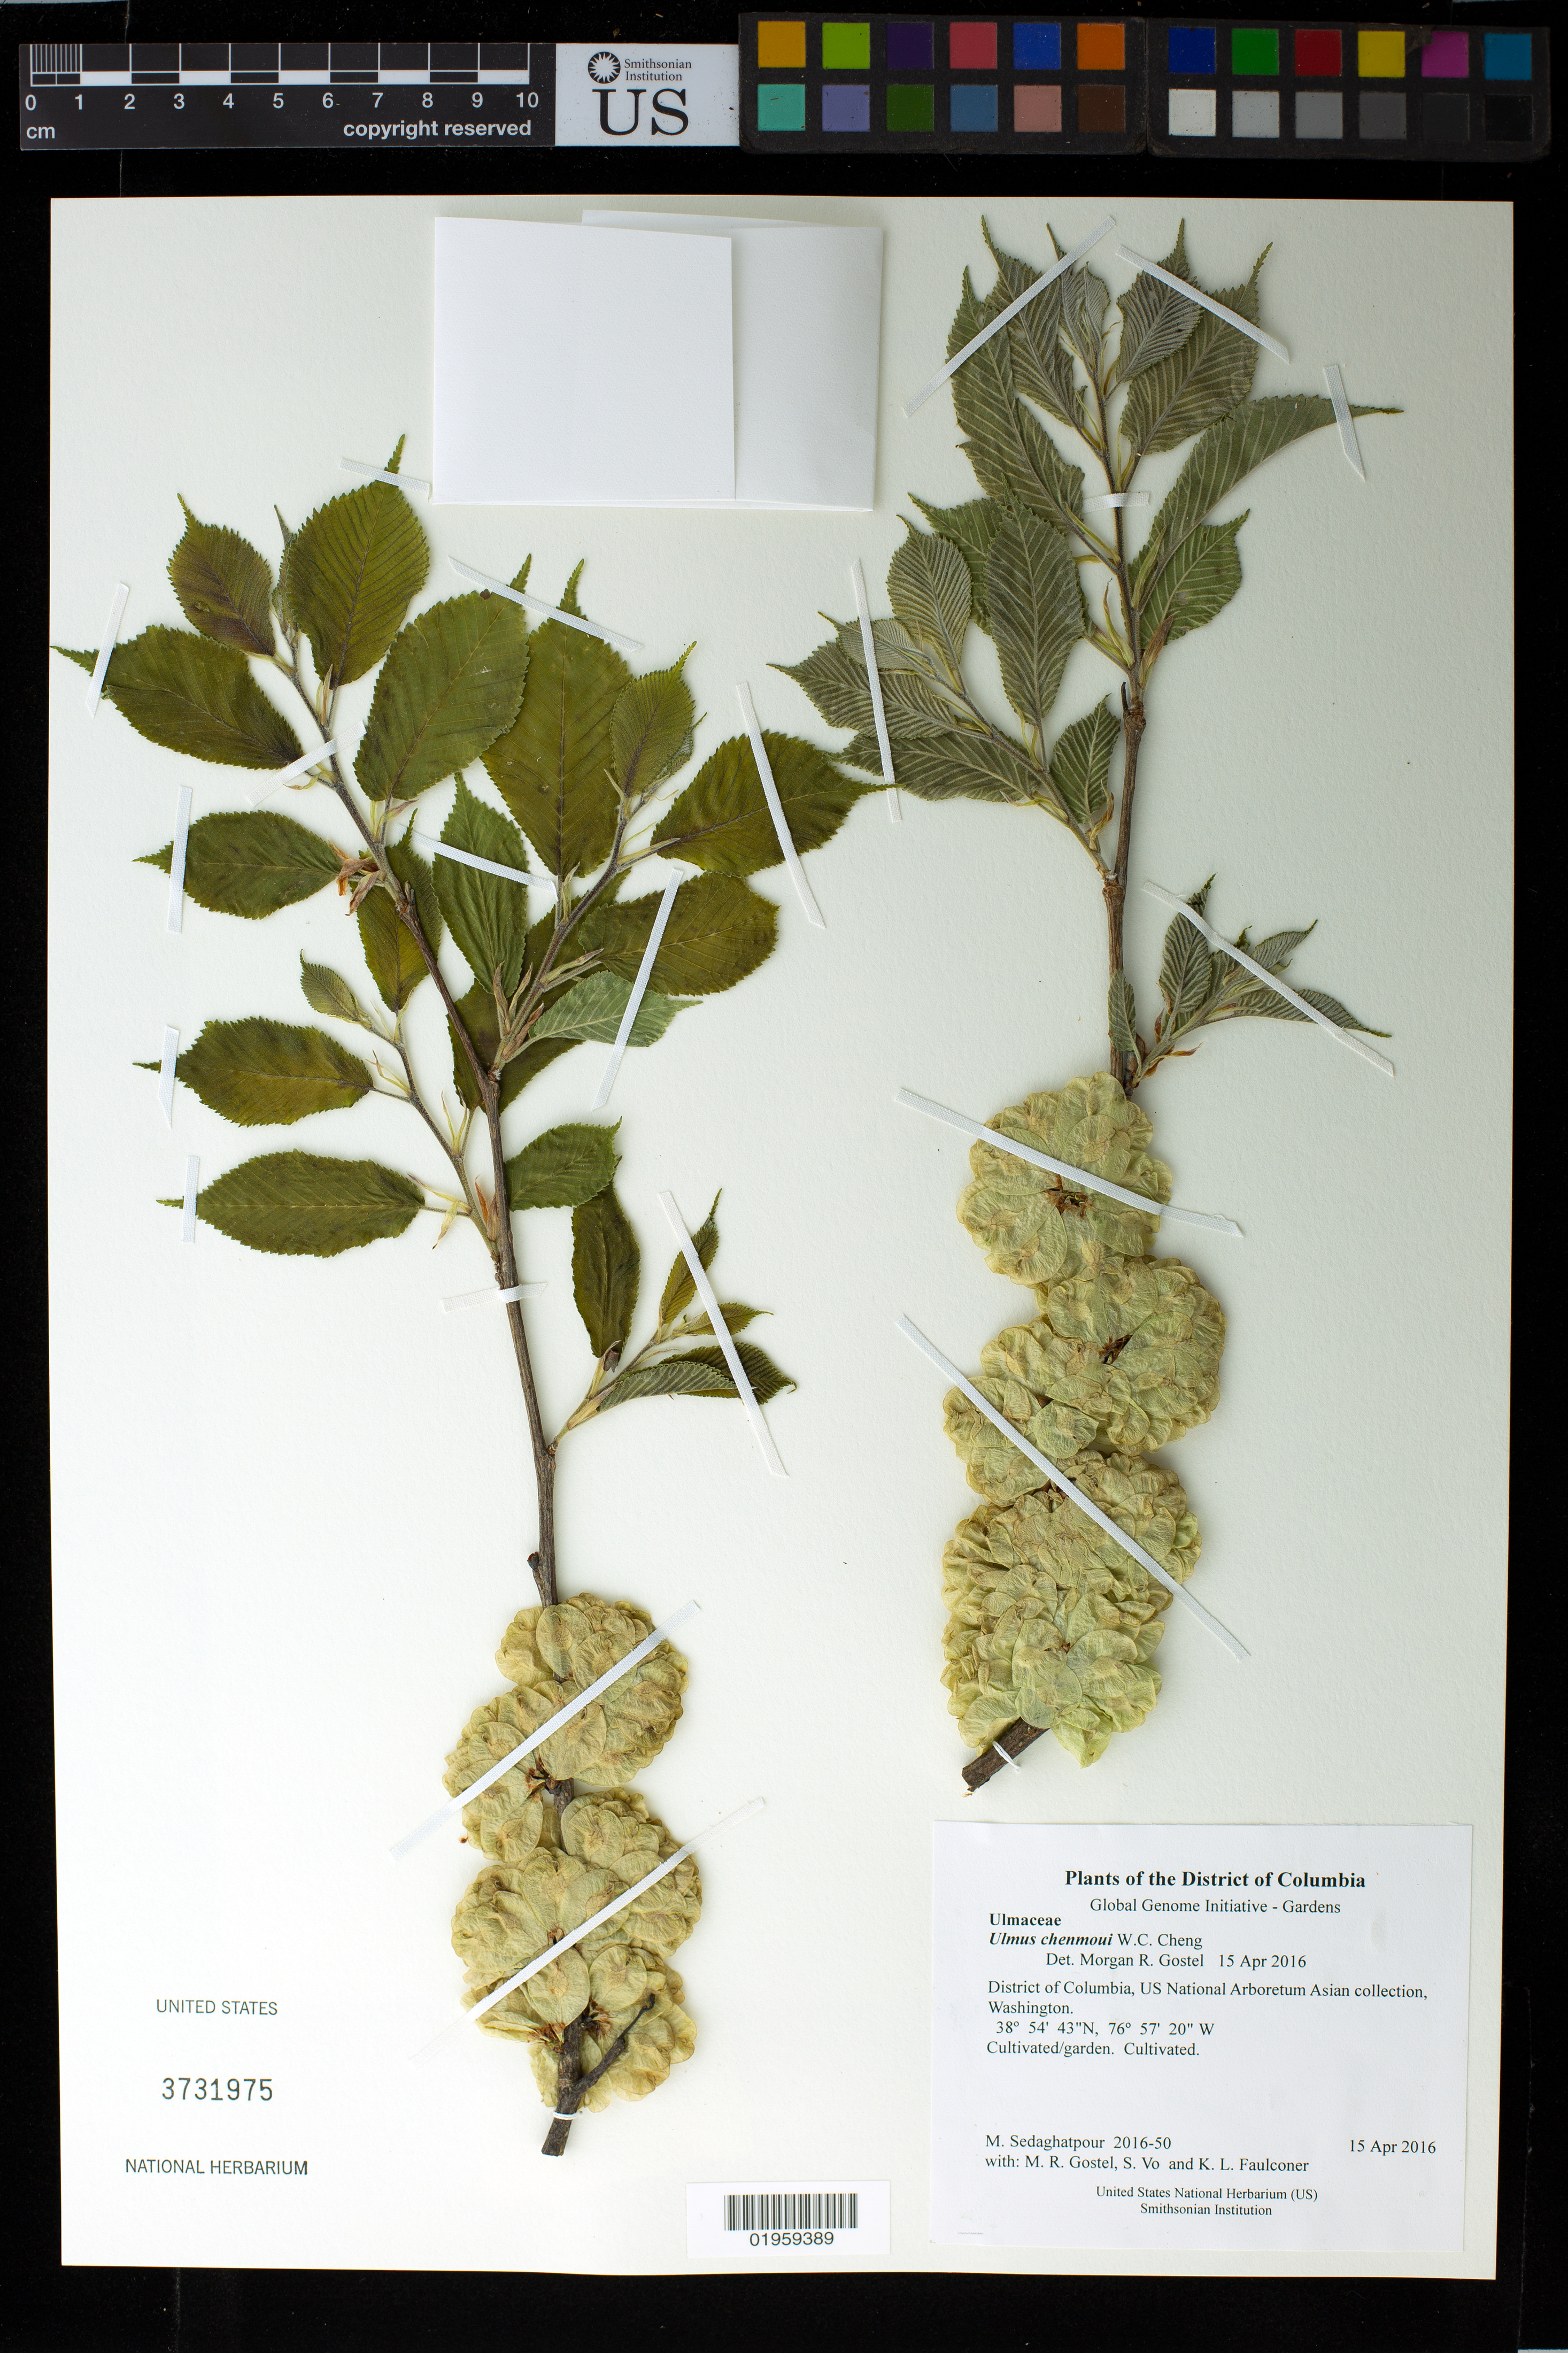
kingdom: Plantae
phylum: Tracheophyta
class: Magnoliopsida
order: Rosales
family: Ulmaceae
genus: Ulmus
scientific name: Ulmus chenmoui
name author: W.C. Cheng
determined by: Gostel, Morgan R., (BRIT), Botanical Research Institute of Texas (UNITED STATES)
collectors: M. Sedaghatpour, M. R. Gostel, S. Vo & K. L. Faulconer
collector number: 2016-50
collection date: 2016-04-15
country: United States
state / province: District of Columbia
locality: US National Arboretum Asian collection, Washington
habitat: Cultivated/garden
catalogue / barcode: US 3731975